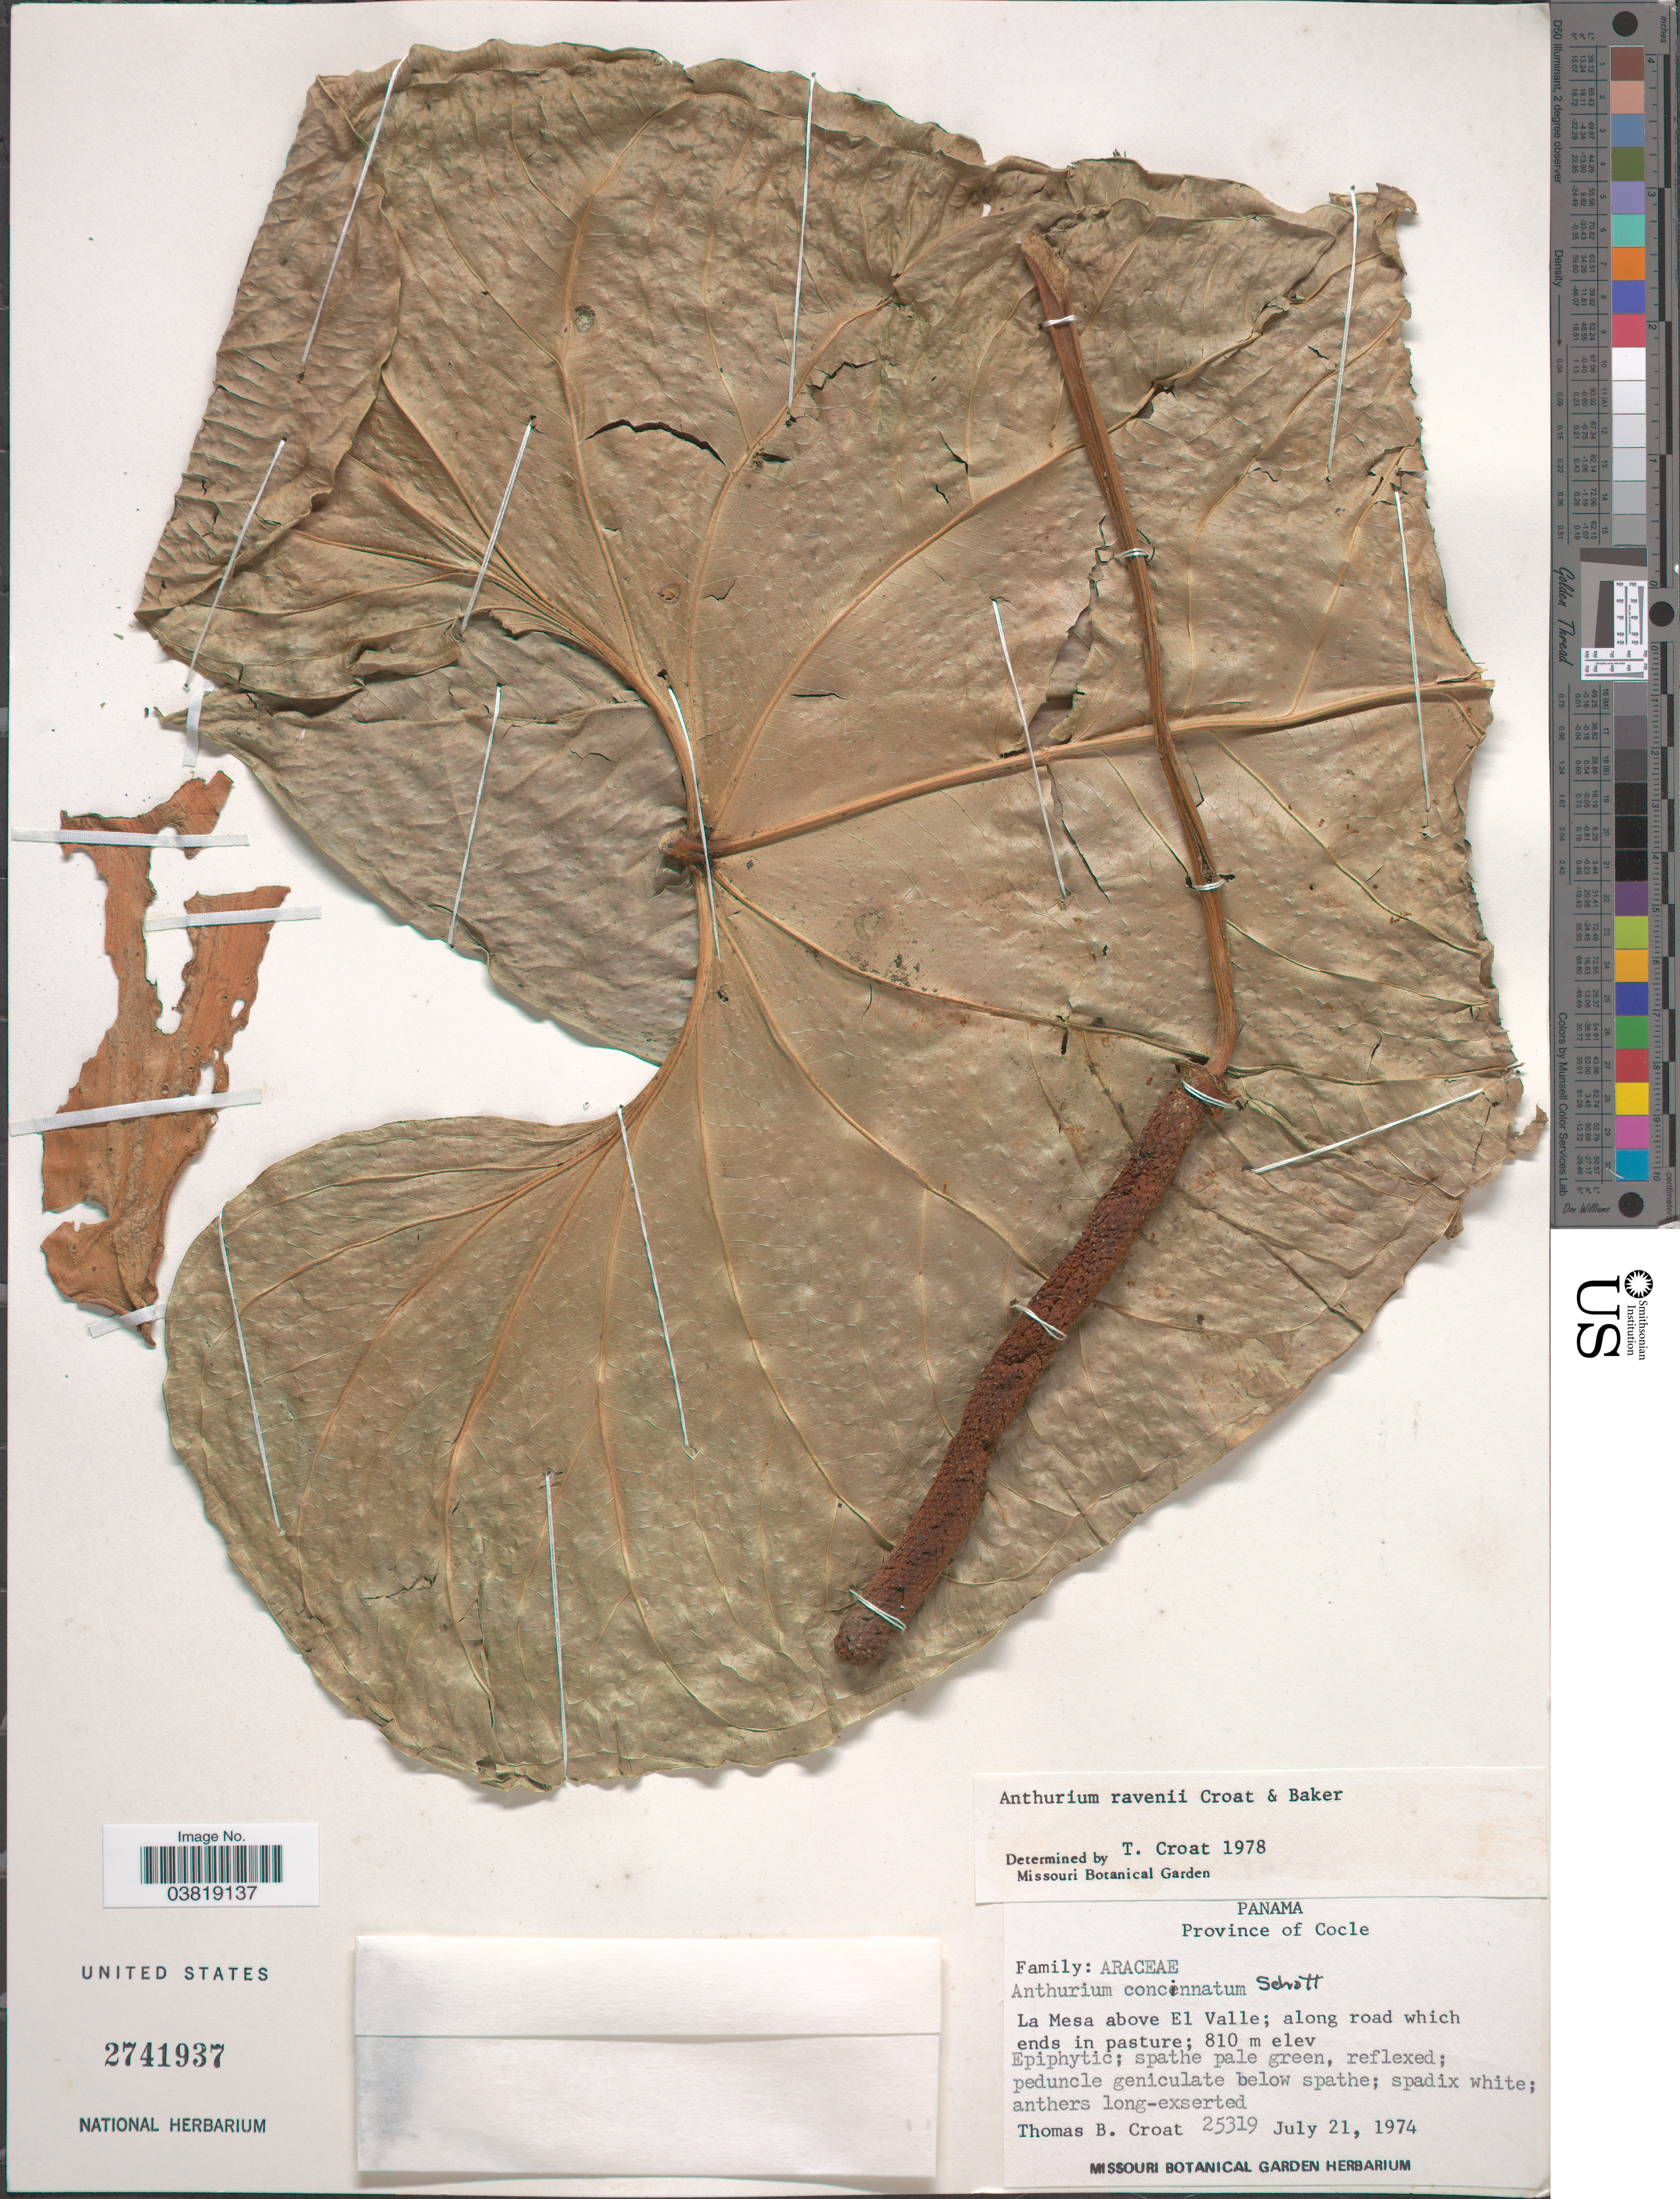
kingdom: Plantae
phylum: Tracheophyta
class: Liliopsida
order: Alismatales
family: Araceae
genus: Anthurium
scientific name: Anthurium ravenii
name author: Croat & R.A. Baker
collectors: T. B. Croat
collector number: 25319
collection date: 1974-07-21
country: Panama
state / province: Cocle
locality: La Mesa above El Valle; along road which ends in pasture.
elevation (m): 810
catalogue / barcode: US 2741937